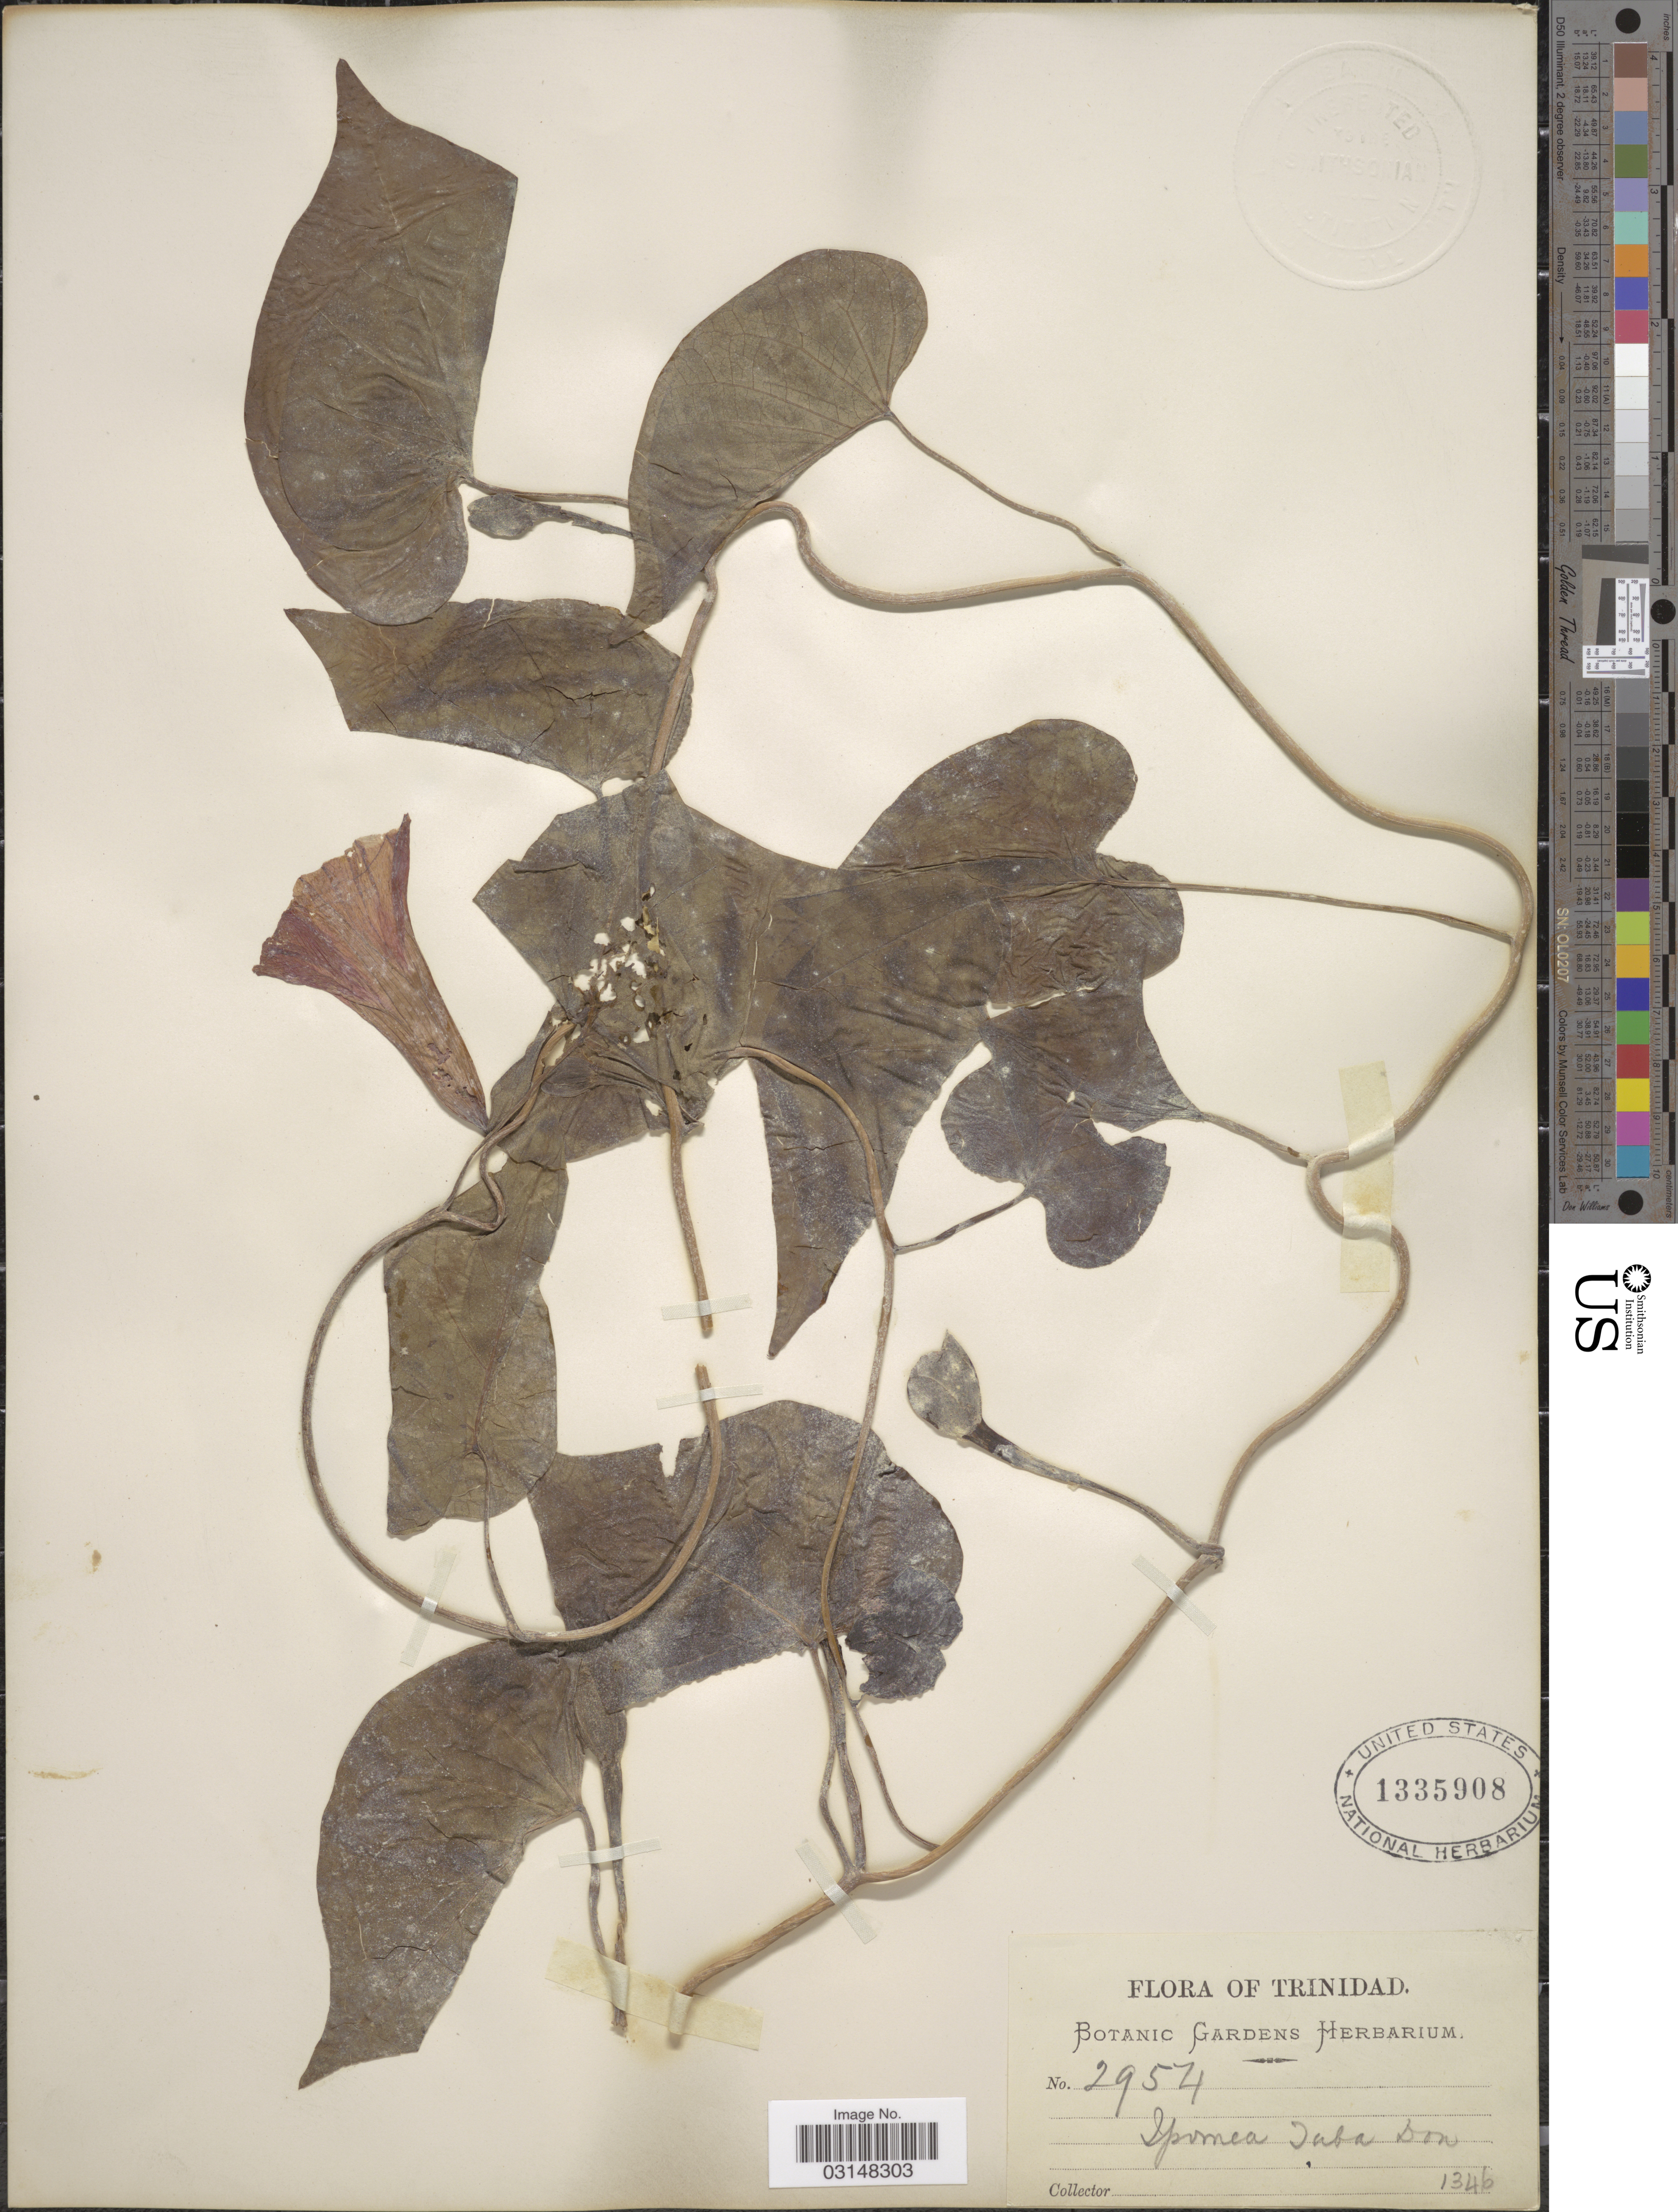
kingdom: Plantae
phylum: Tracheophyta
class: Magnoliopsida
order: Solanales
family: Convolvulaceae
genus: Operculina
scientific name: Operculina sp.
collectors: ex herb. Botanic Gardens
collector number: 2954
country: Trinidad and Tobago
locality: Trinidad.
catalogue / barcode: US 1335908